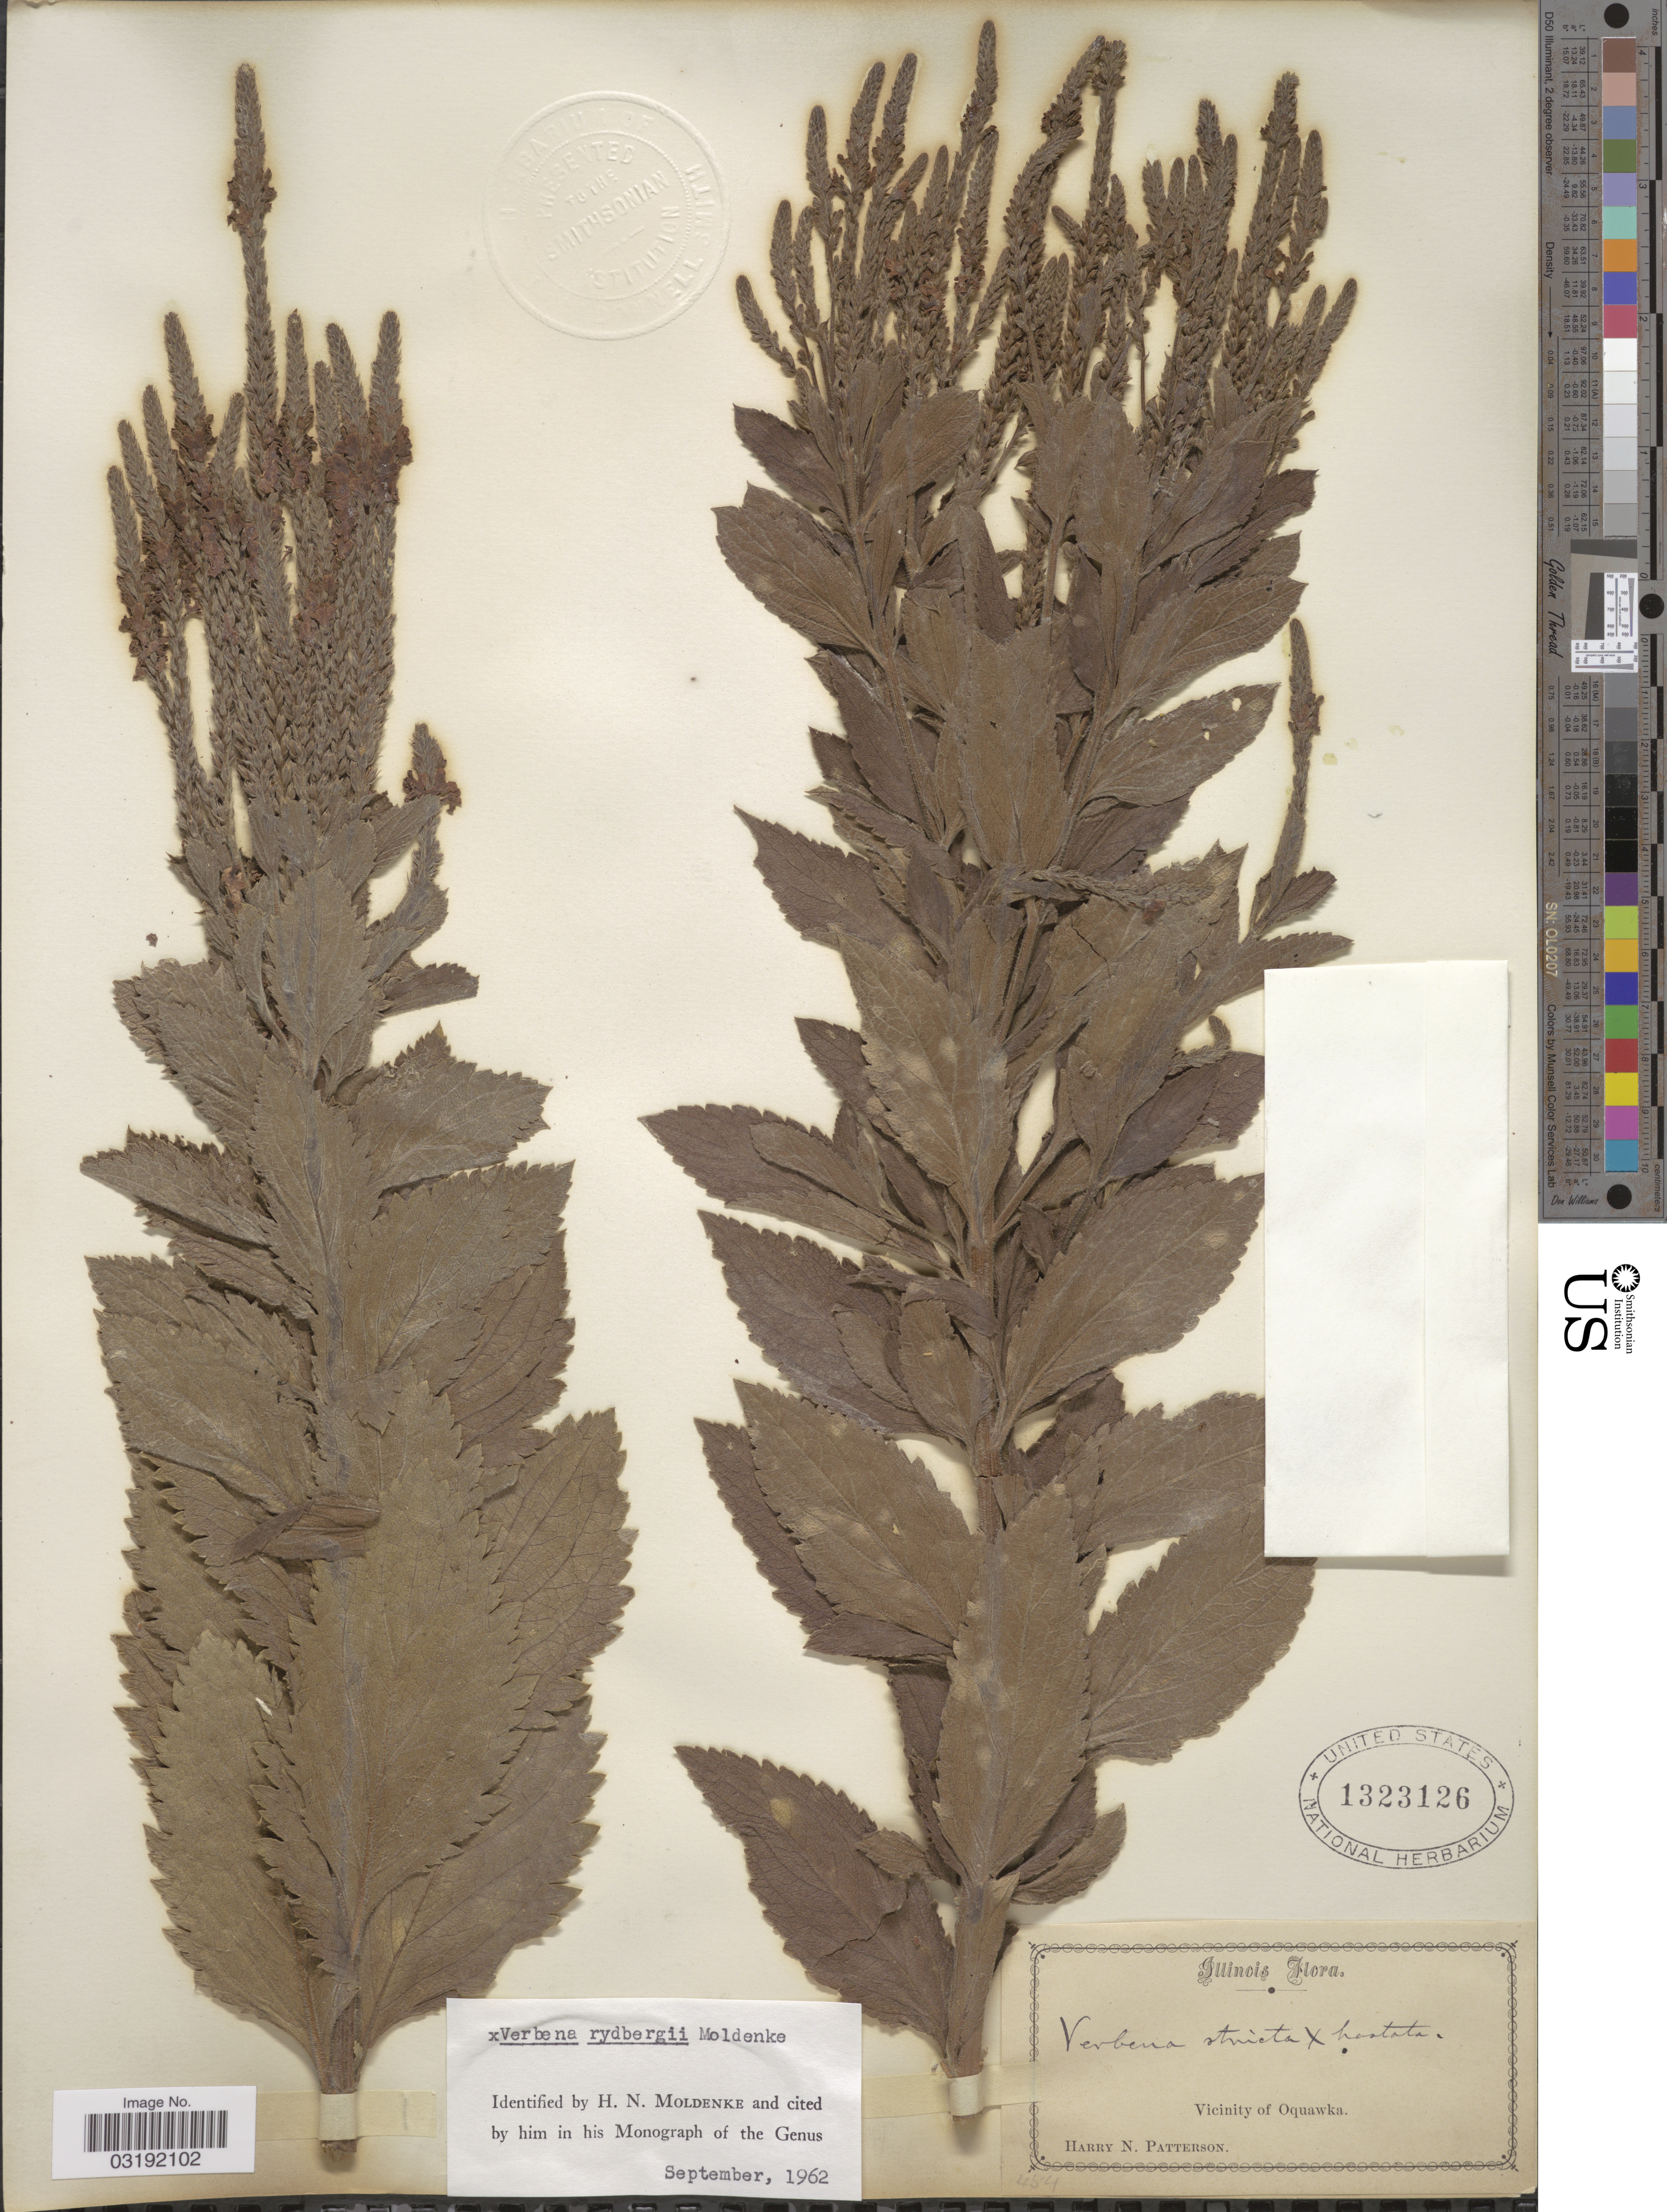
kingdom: Plantae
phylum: Tracheophyta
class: Magnoliopsida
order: Lamiales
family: Verbenaceae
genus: Verbena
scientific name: Verbena rydbergii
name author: Moldenke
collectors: H. N. Patterson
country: United States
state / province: Illinois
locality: Vicinity of Oquawka.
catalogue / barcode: US 1323126